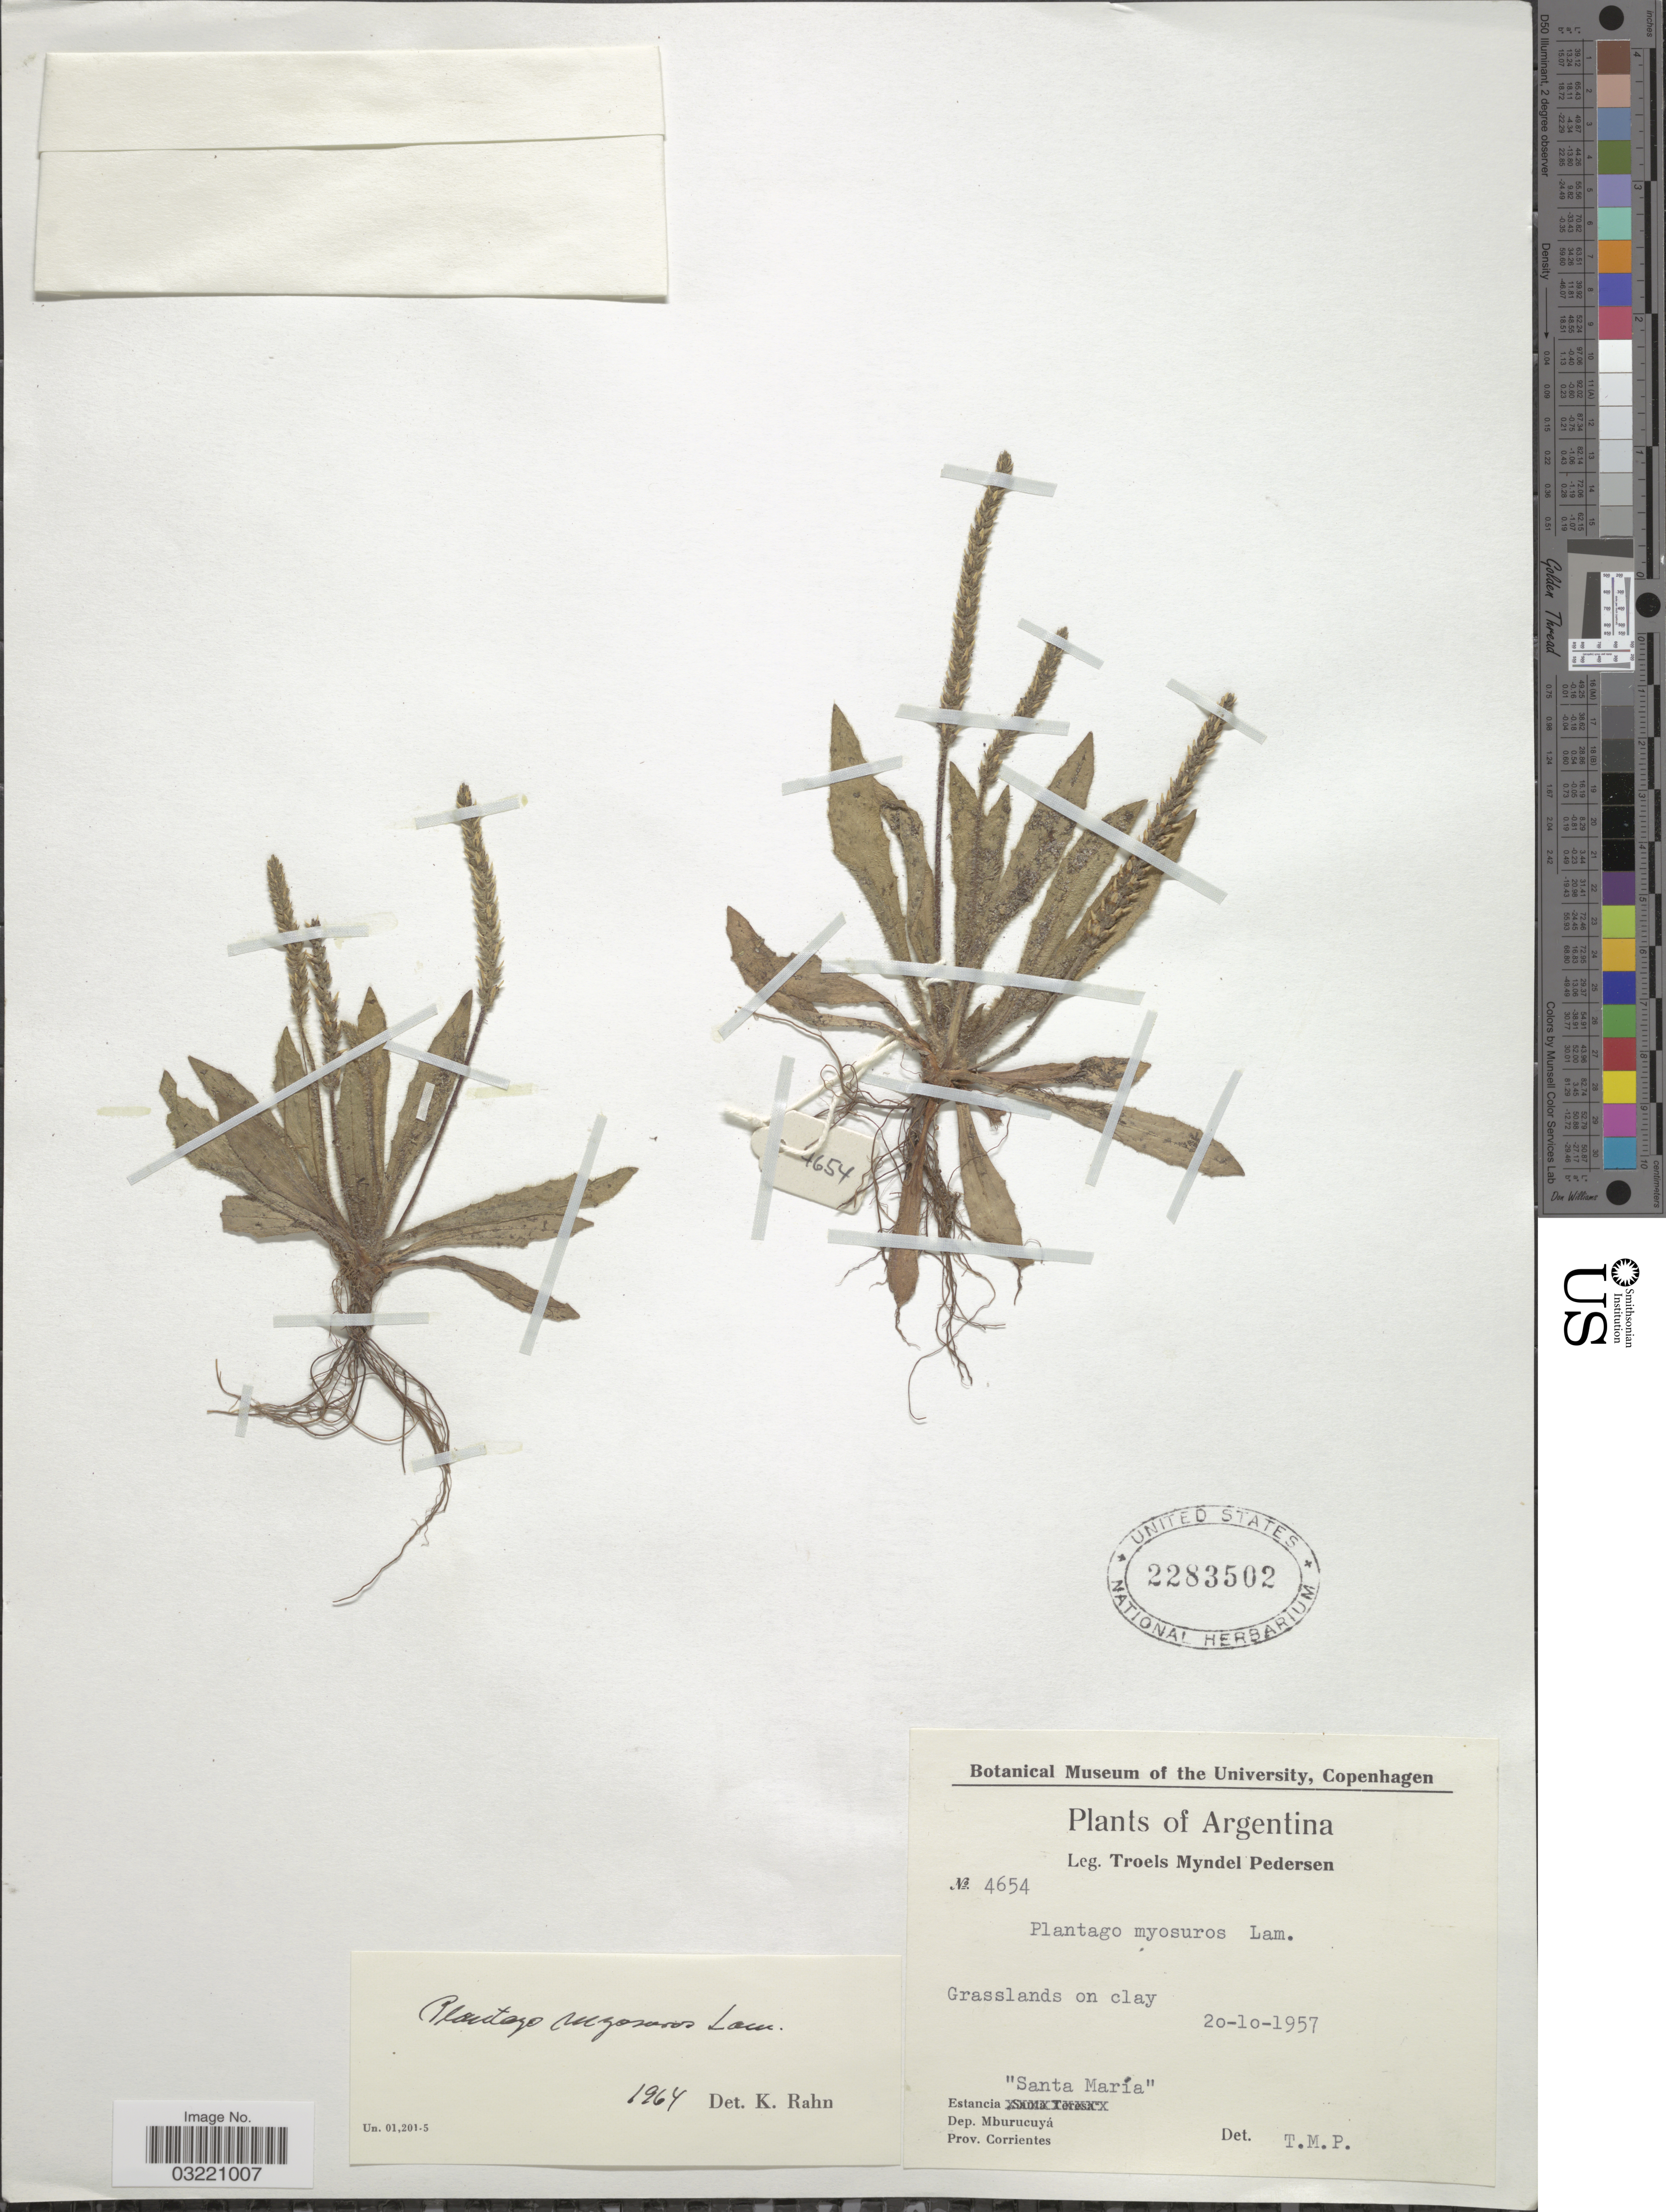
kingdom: Plantae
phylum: Tracheophyta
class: Magnoliopsida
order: Lamiales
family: Plantaginaceae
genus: Plantago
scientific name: Plantago myosuros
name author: Lam.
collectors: T. Pederson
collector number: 4654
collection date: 1957-10-20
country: Argentina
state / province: Corrientes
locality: Estancia "Santa María", Dep. Mburucuyá.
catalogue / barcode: US 2283502